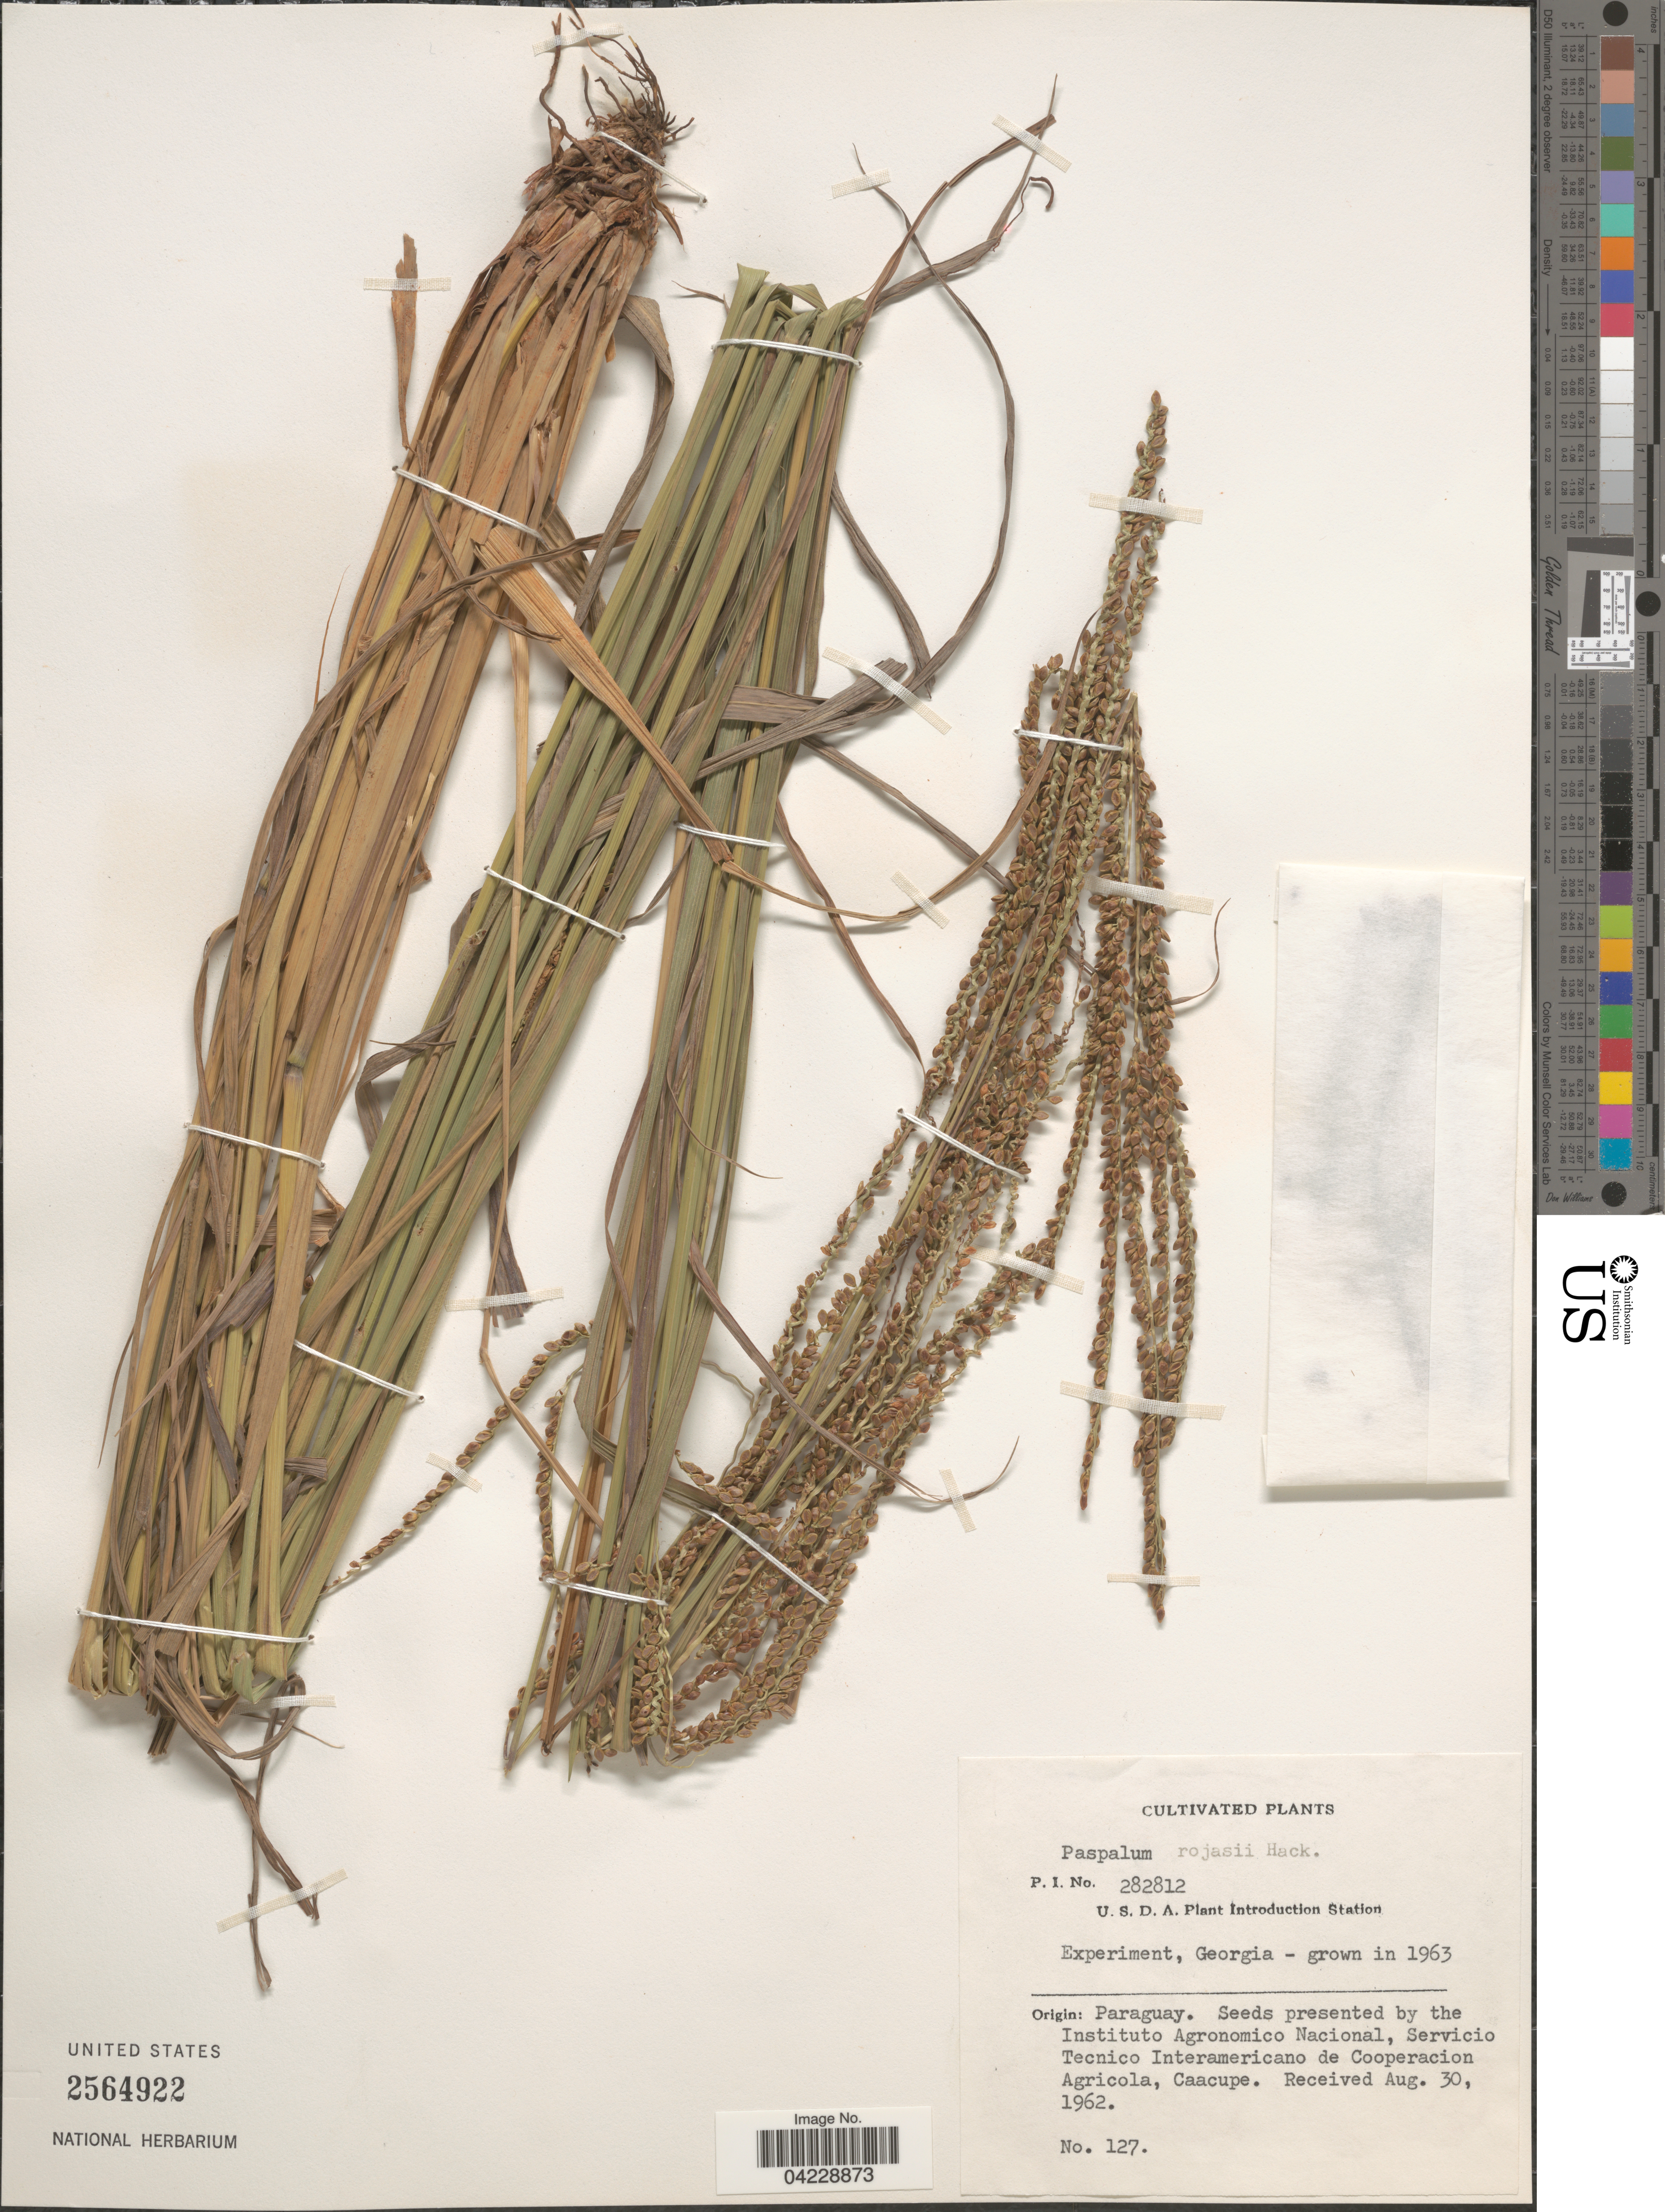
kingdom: Plantae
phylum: Tracheophyta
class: Liliopsida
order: Poales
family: Poaceae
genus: Paspalum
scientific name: Paspalum guenoarum var. rojasii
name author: (Hack.) Parodi ex Burkart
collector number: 282812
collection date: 1963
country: United States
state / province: Georgia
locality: U.S.D.A. Plant Introduction Station. Experiment.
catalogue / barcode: US 2564922